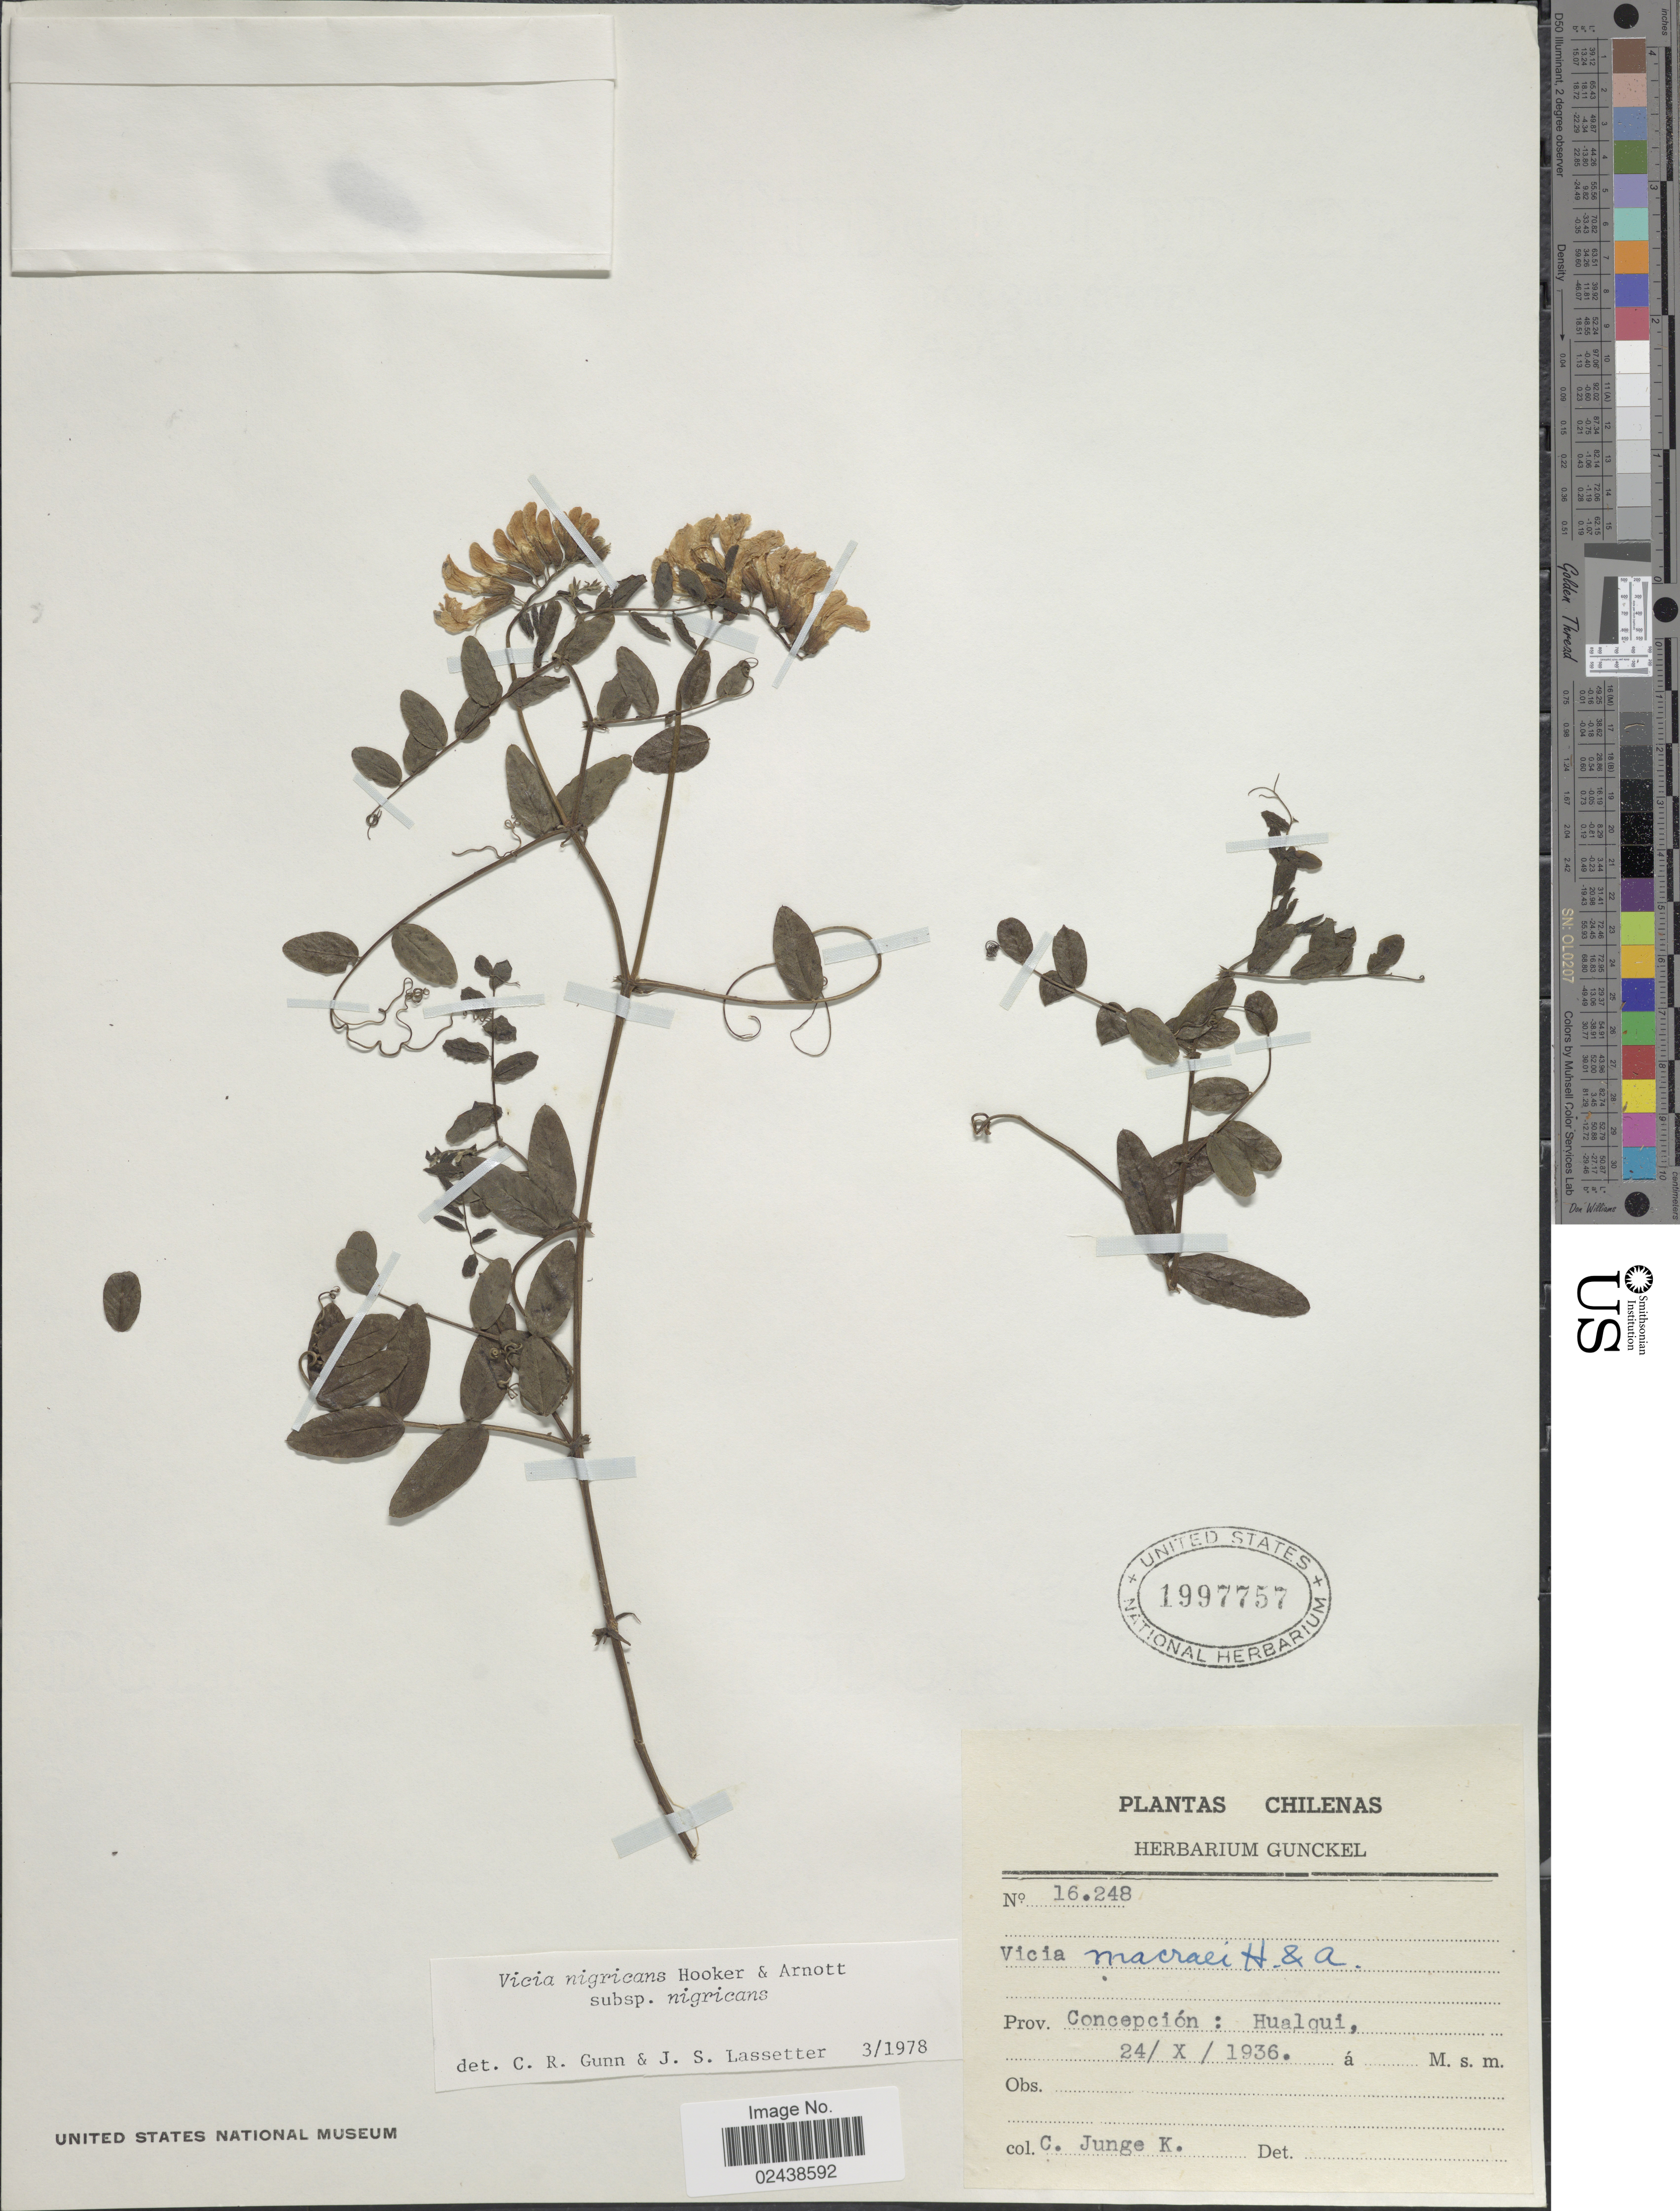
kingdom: Plantae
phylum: Tracheophyta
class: Magnoliopsida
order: Fabales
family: Fabaceae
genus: Vicia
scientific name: Vicia nigricans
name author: Hook. & Arn.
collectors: C. Junge K.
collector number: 16248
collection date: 1936-10-24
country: Paraguay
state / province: Concepcion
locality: Hualqui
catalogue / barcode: US 1997757